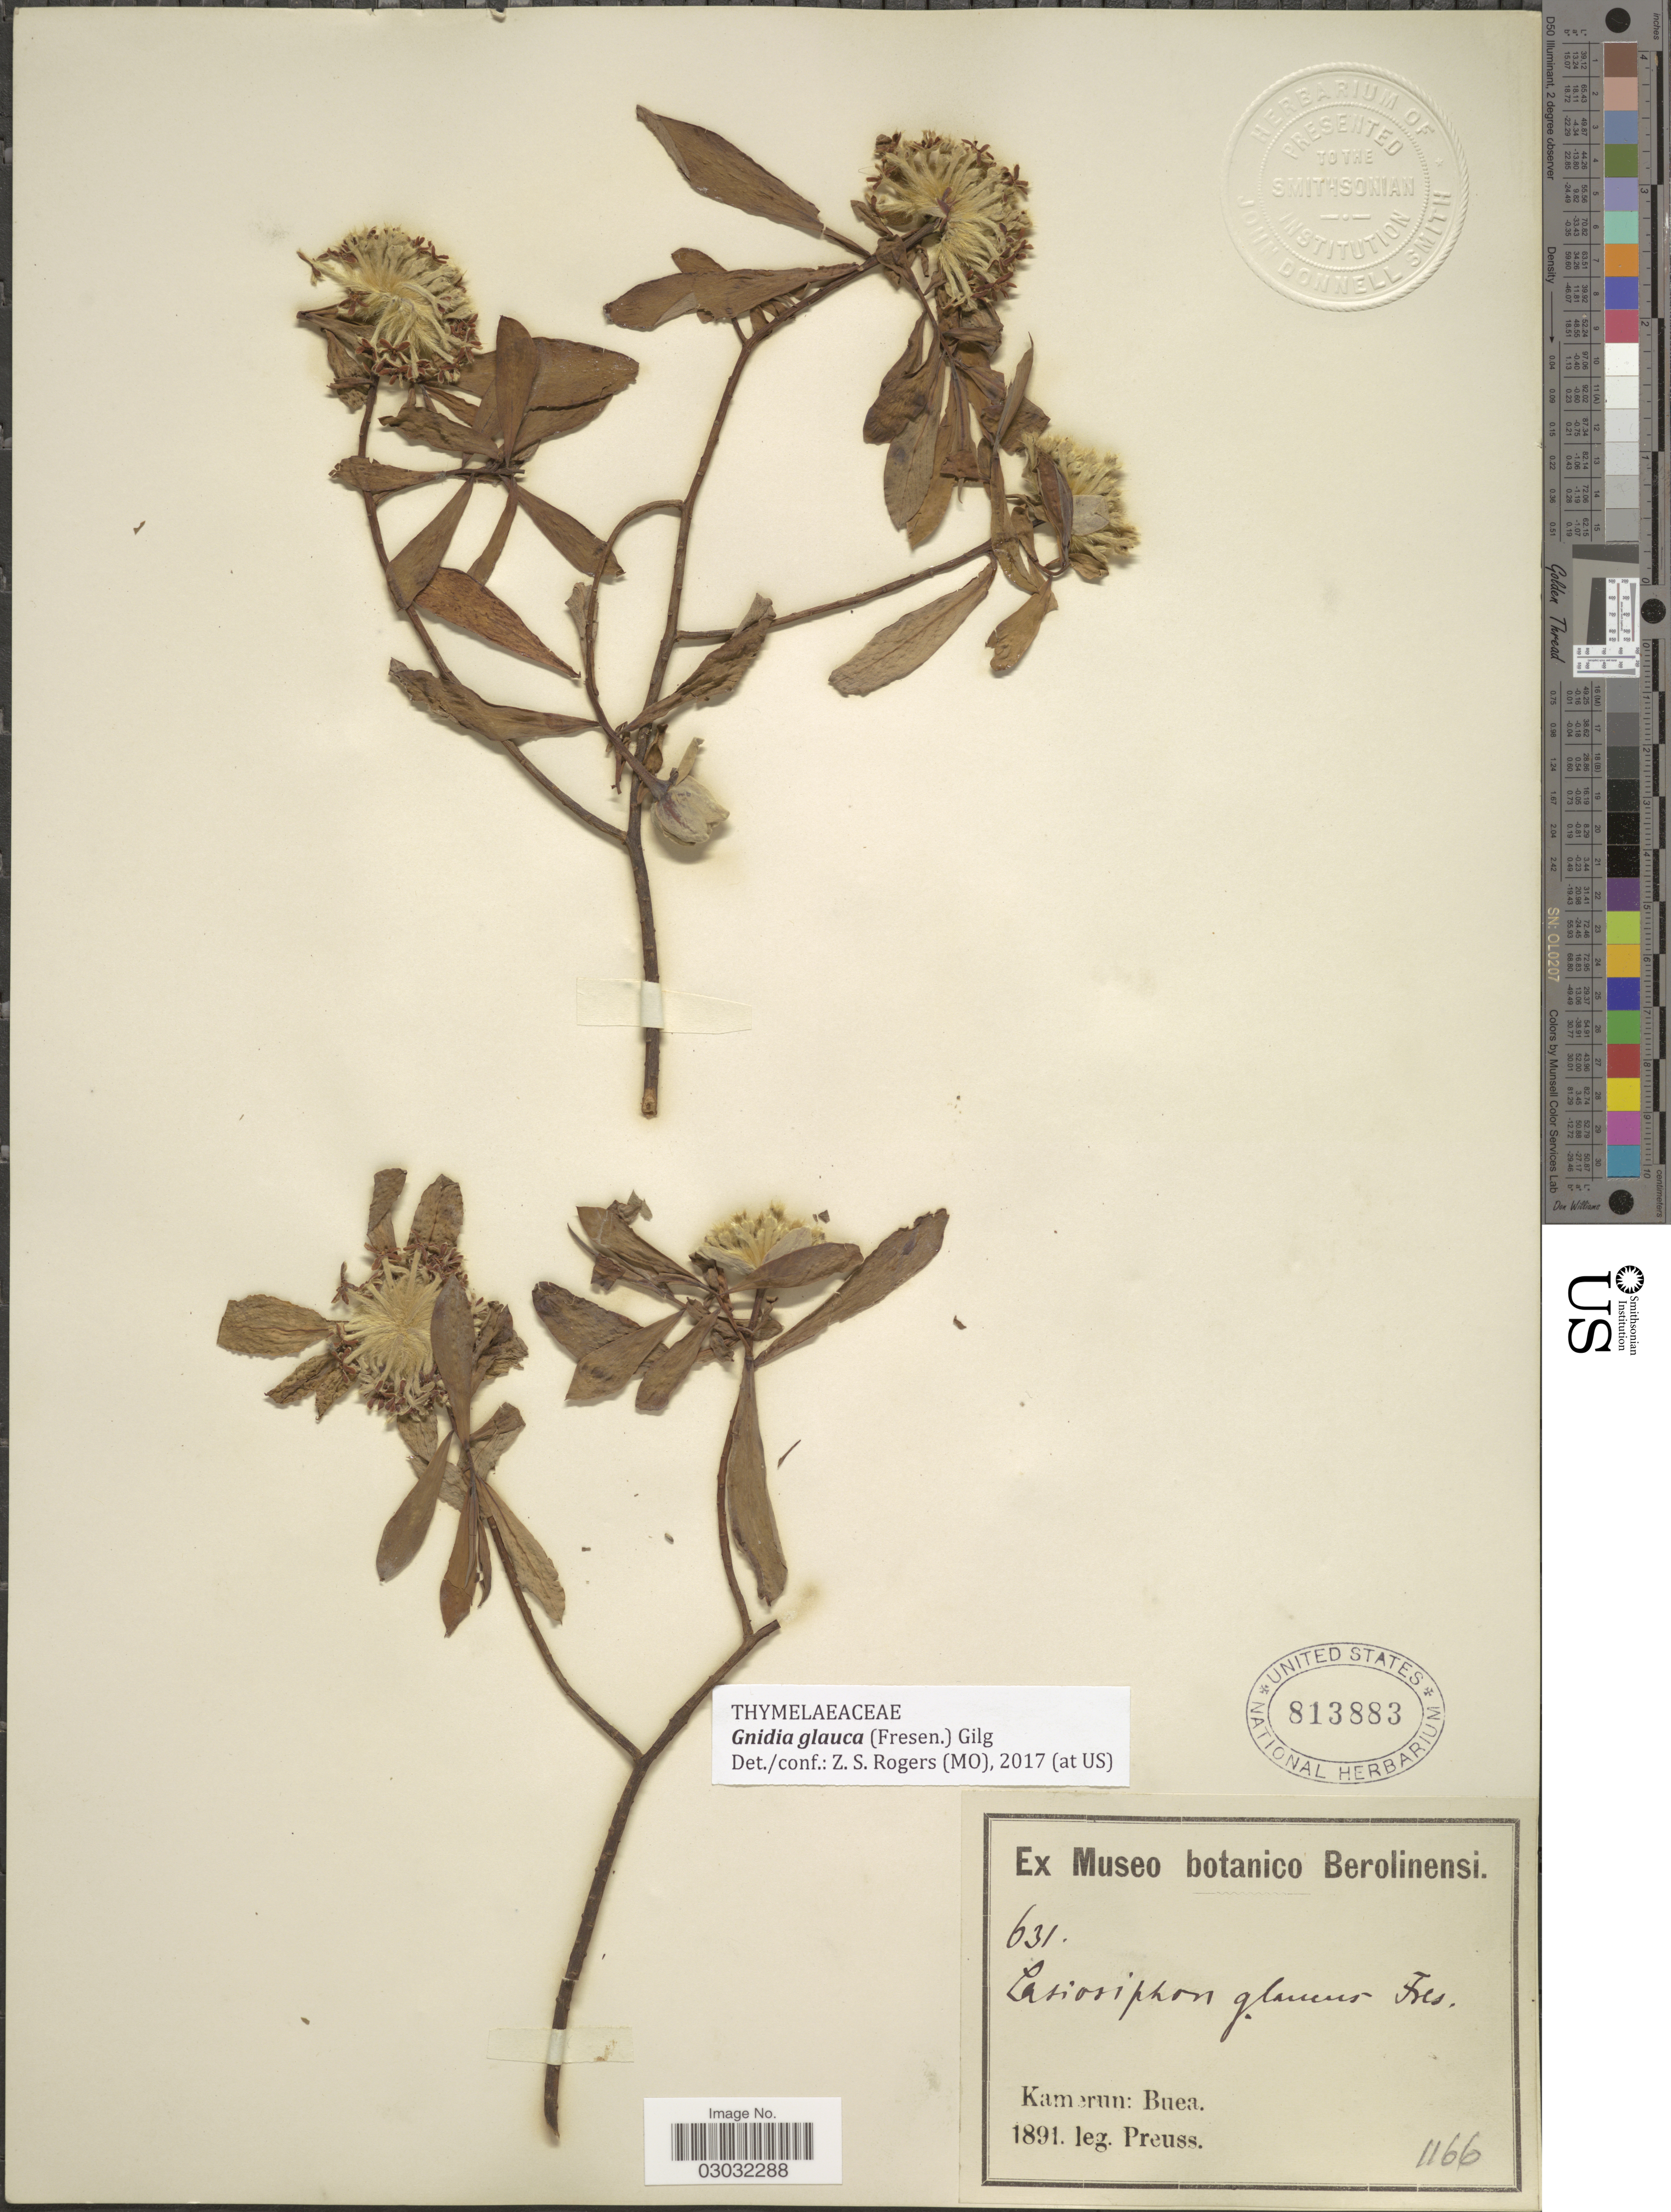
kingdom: Plantae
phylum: Tracheophyta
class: Magnoliopsida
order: Malvales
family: Thymelaeaceae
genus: Lasiosiphon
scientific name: Lasiosiphon glaucus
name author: Fresen.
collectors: C. Preuss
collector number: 631?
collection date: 1891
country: Cameroon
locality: Kamerun: Buea.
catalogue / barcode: US 813883